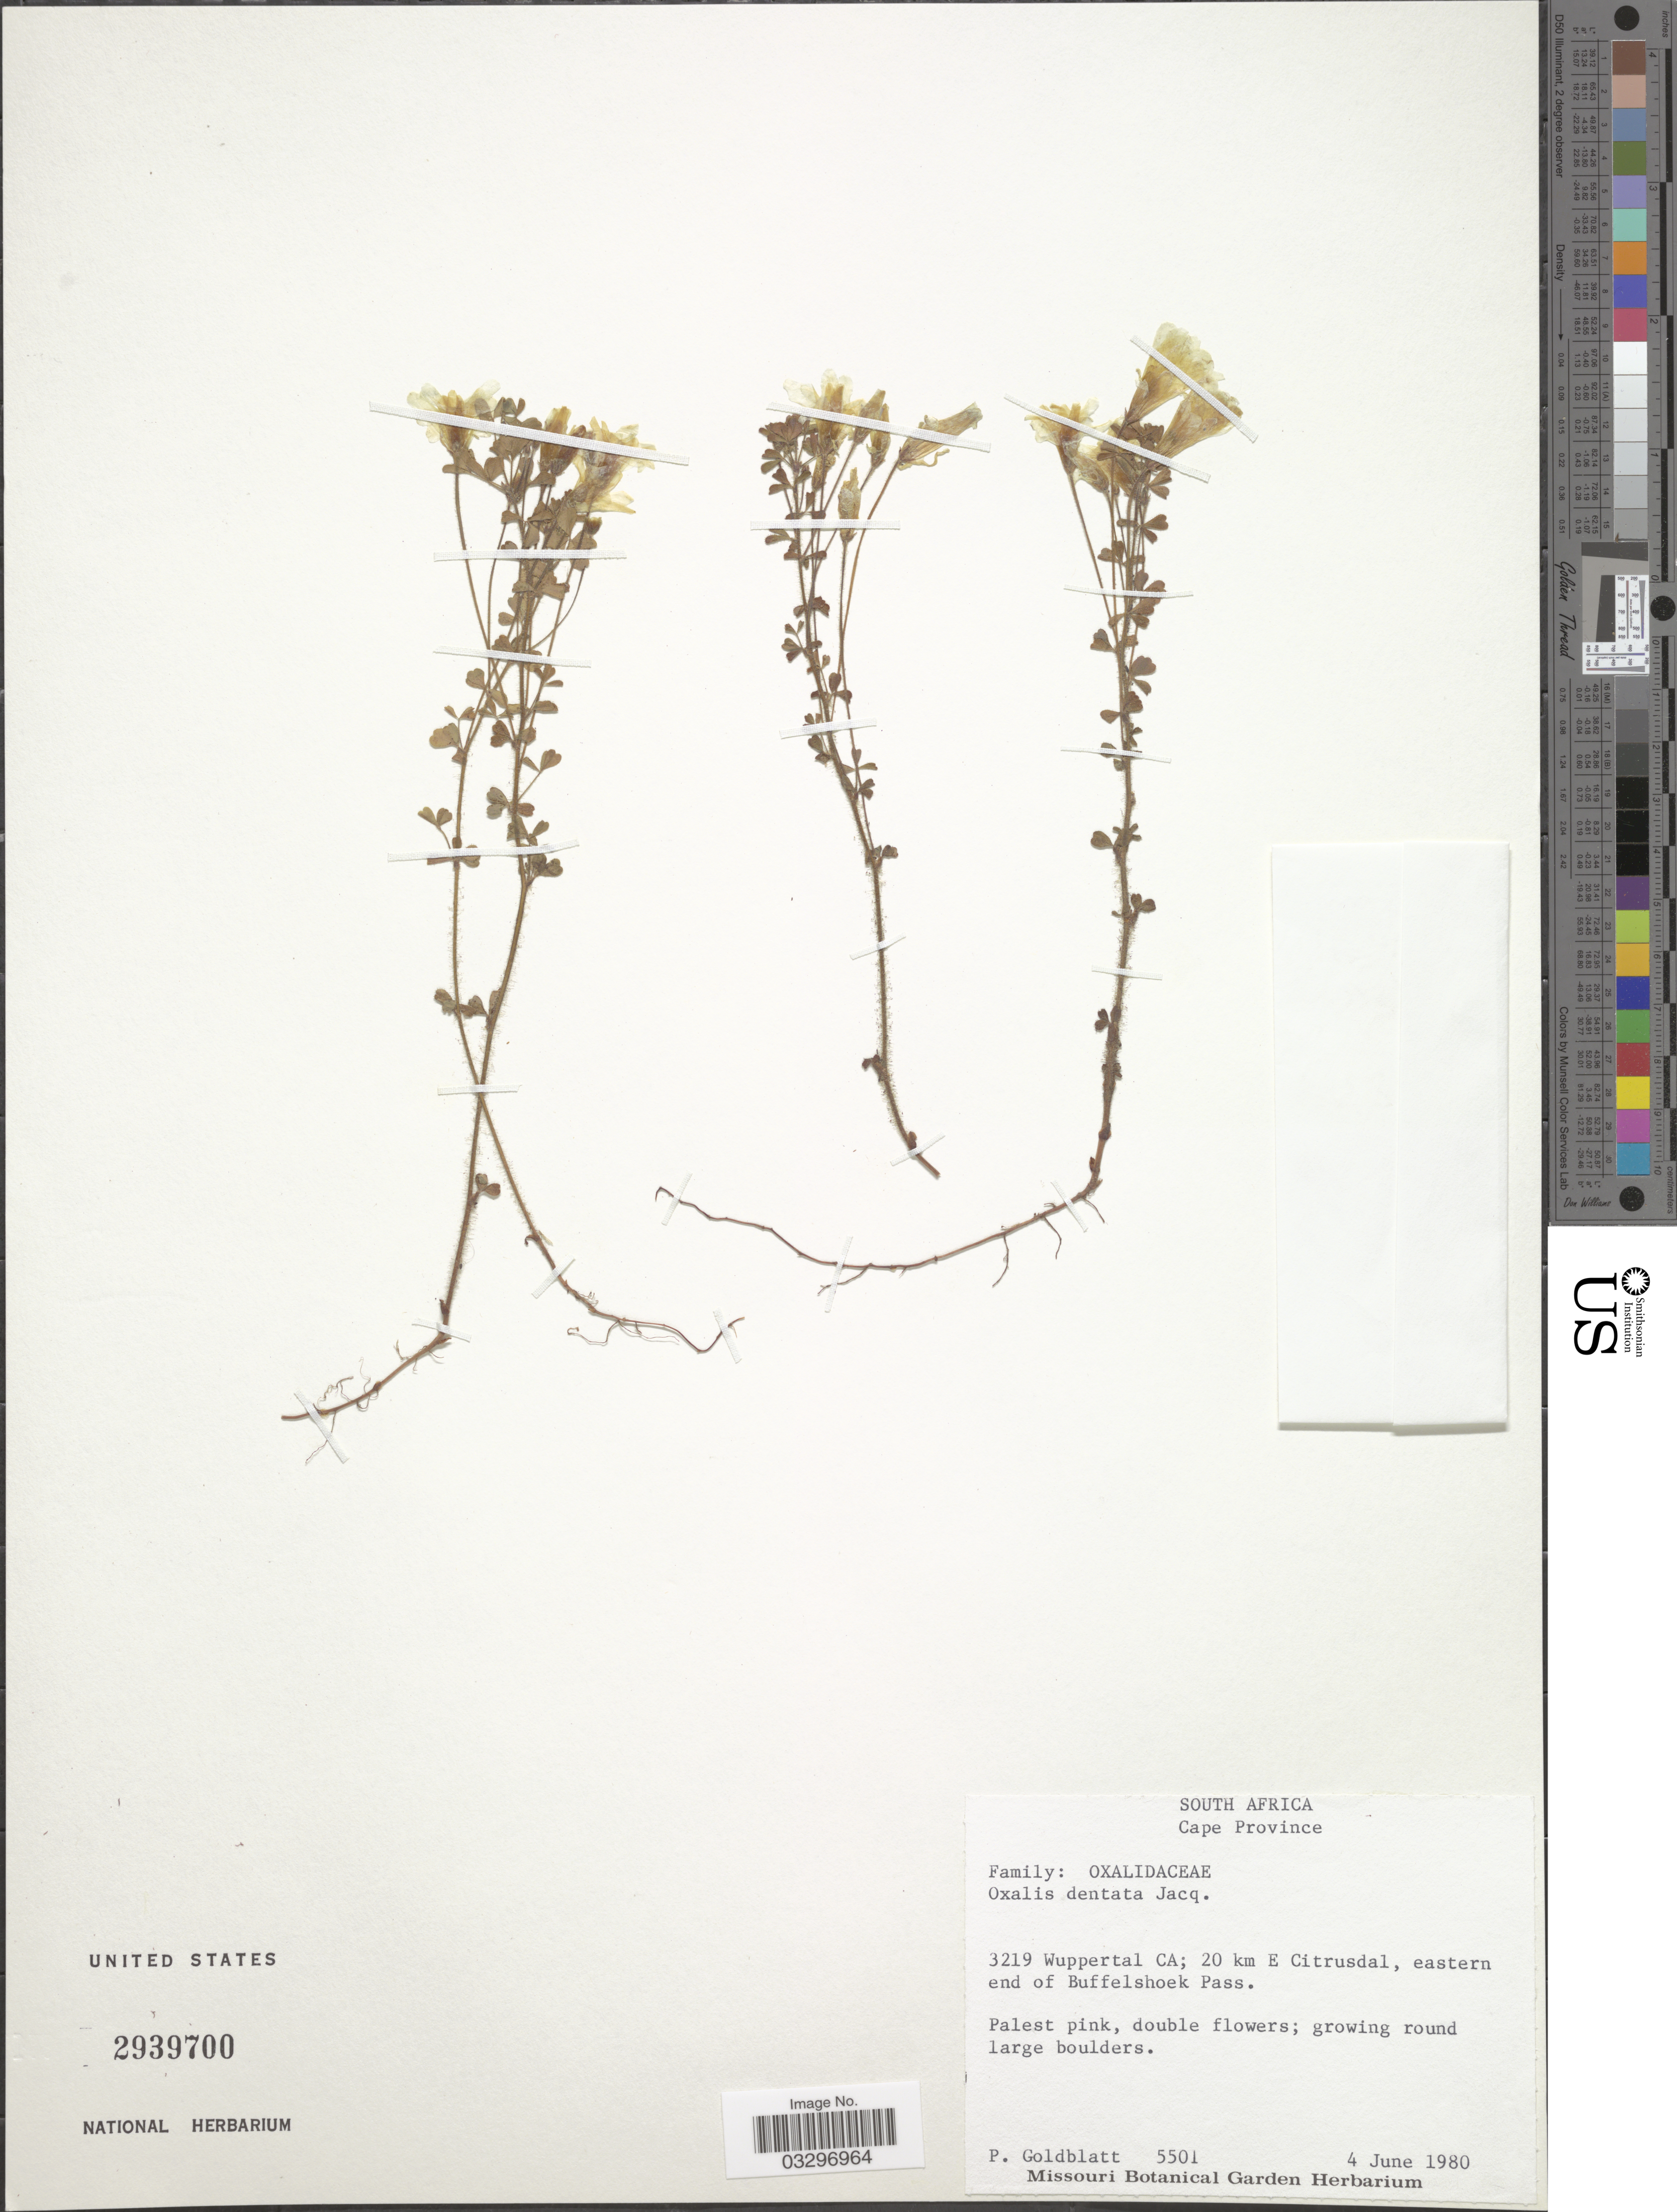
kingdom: Plantae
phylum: Tracheophyta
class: Magnoliopsida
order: Oxalidales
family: Oxalidaceae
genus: Oxalis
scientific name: Oxalis dentata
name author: Jacq.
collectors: P. Goldblatt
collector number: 5501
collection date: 1980-06-04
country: South Africa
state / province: Western Cape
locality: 3219 Wuppertal CA; 20 km E Citrusdal, eastern end of Buffelshoek Pass.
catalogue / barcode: US 2939700